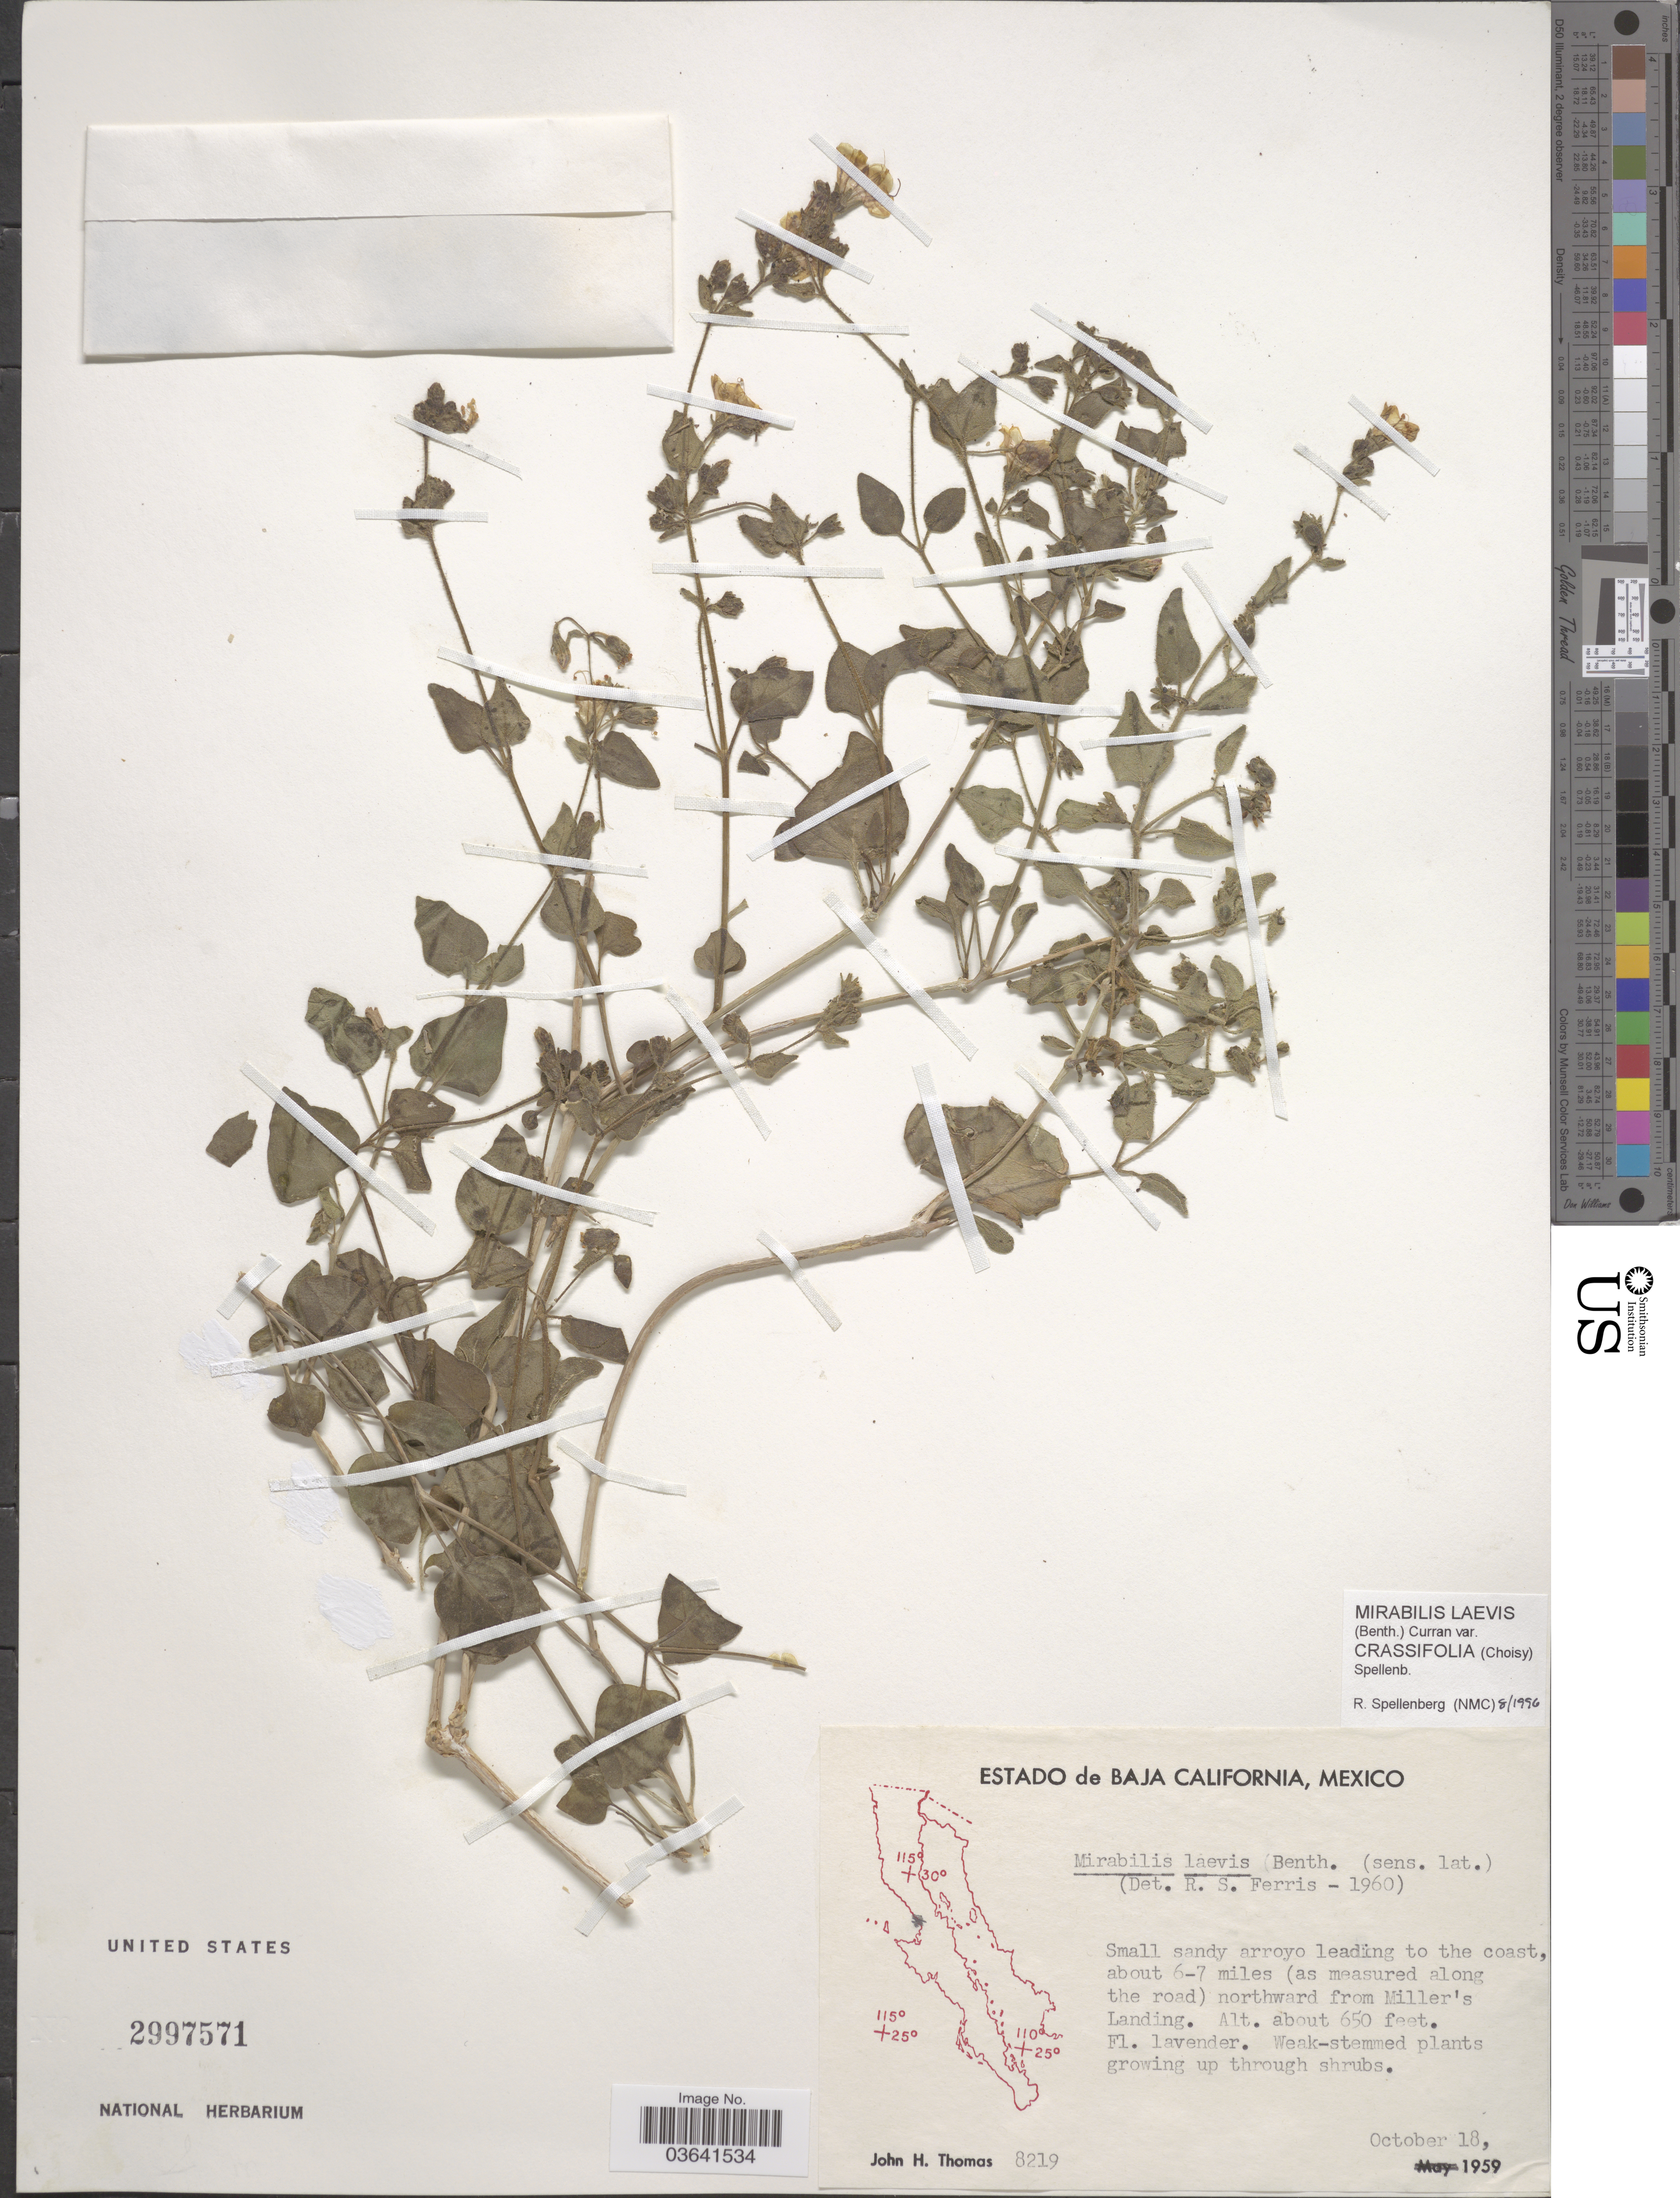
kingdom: Plantae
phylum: Tracheophyta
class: Magnoliopsida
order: Caryophyllales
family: Nyctaginaceae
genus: Mirabilis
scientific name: Mirabilis laevis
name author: (Benth.) Curran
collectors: J. H. Thomas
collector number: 8219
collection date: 1959-10-18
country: Mexico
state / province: Baja California Norte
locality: Leading to the coast, about 6-7 miles (as measured along the road) northward from Miller's Landing.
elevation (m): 198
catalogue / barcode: US 2997571